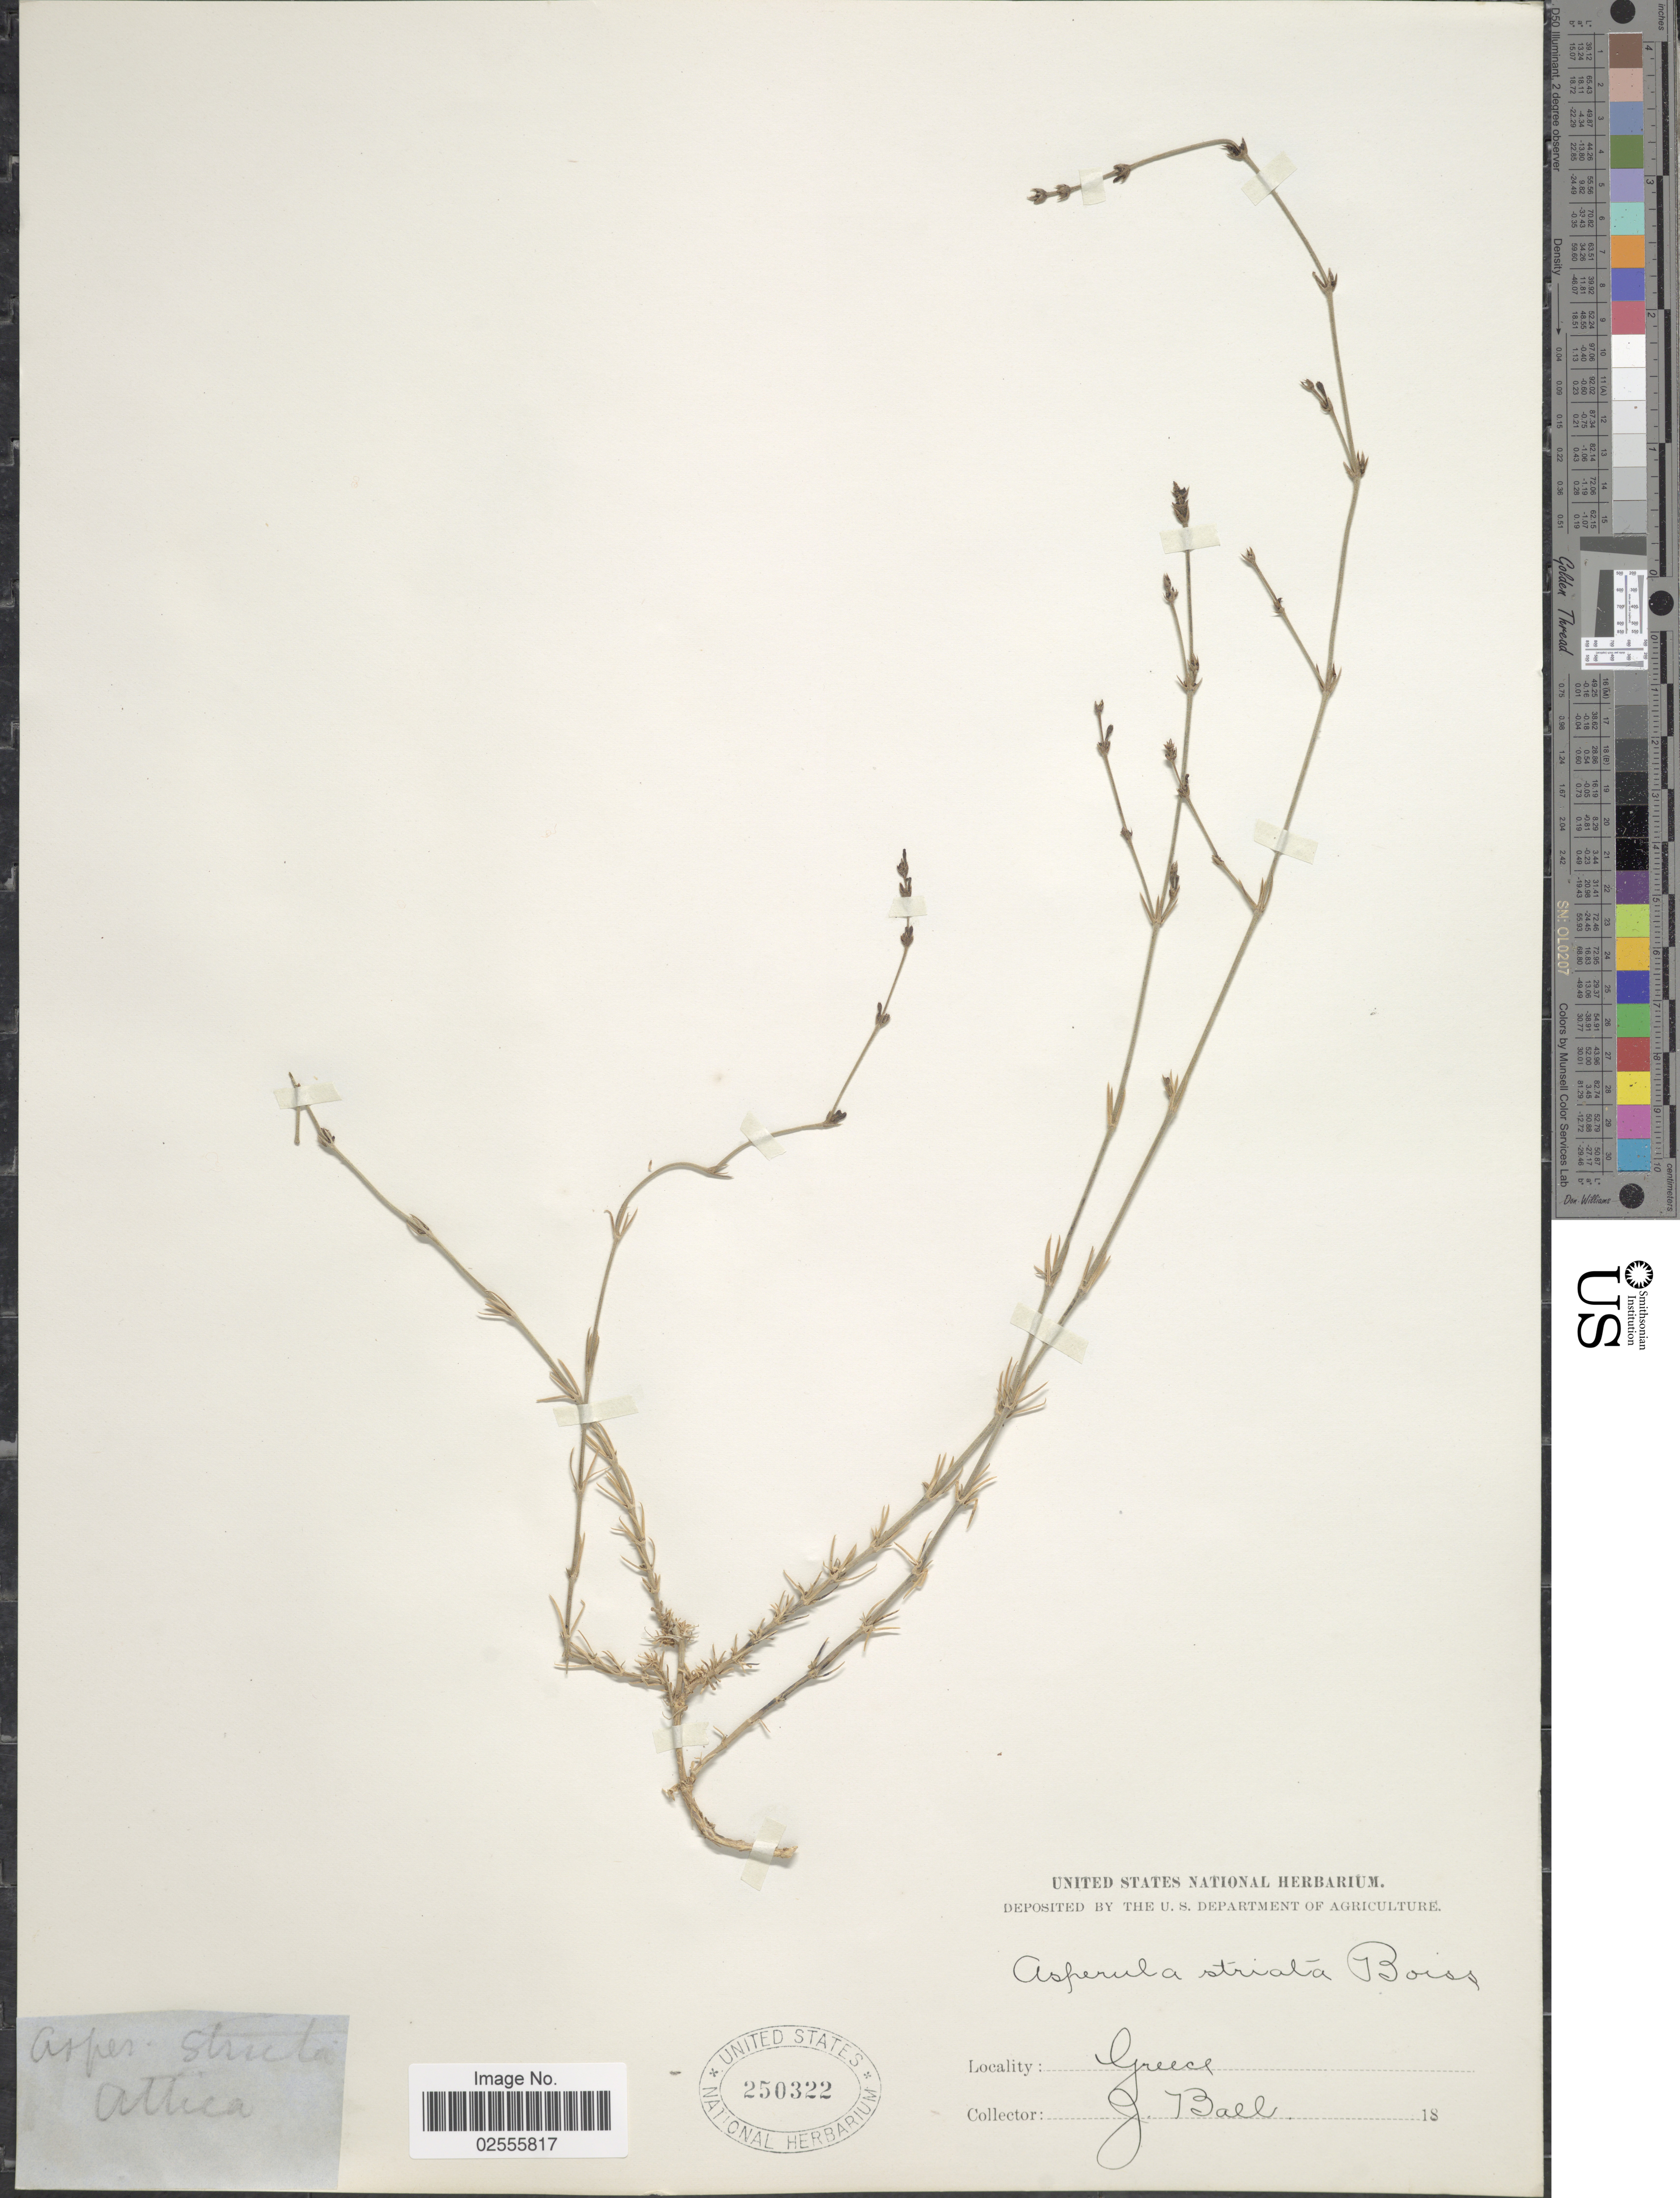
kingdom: Plantae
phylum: Tracheophyta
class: Magnoliopsida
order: Gentianales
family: Rubiaceae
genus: Asperula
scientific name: Asperula stricta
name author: Boiss.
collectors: J. Ball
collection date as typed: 18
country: Greece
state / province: Attica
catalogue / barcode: US 250322